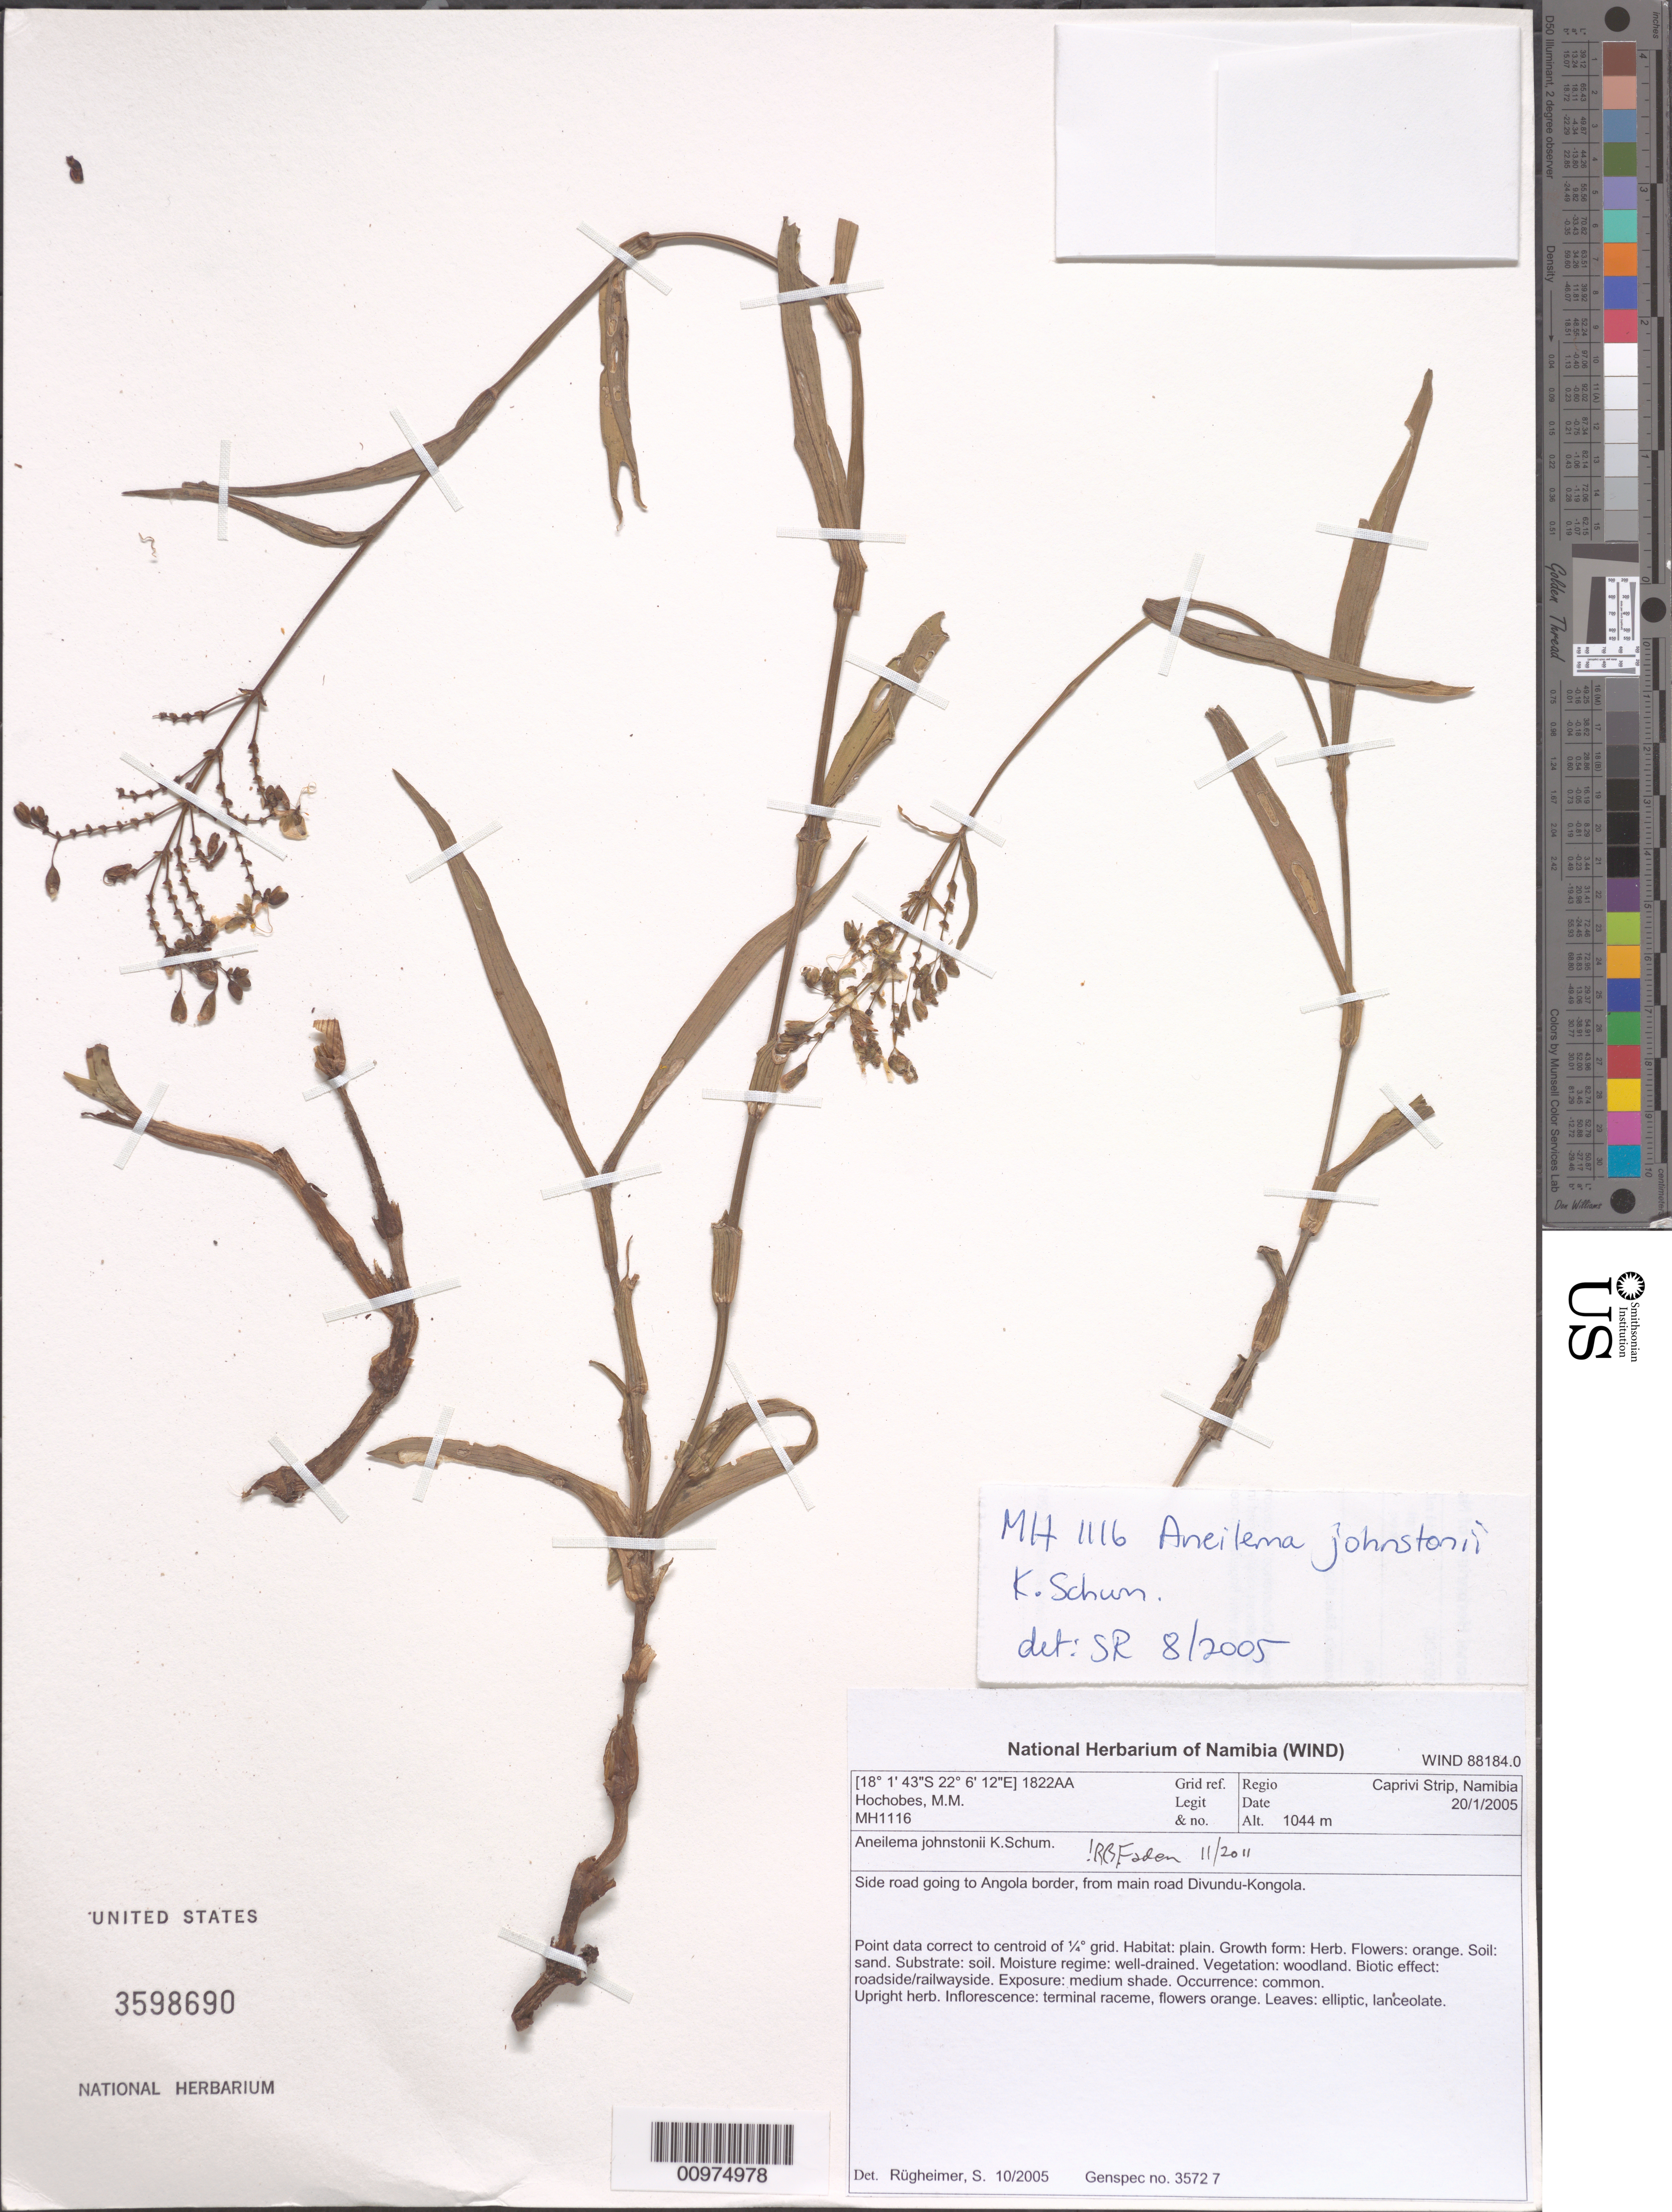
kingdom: Plantae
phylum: Tracheophyta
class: Liliopsida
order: Commelinales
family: Commelinaceae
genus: Aneilema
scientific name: Aneilema johnstonii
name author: K. Schum.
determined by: Faden, Robert B., (US), Smithsonian Institution - National Museum of Natural History (UNITED STATES)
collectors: M. Hochobes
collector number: MH1116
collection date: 2005-01-20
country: Namibia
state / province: Caprivi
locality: Side road going to angola border, from main road Divundu-Kongola.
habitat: Side of road. Habitat: plain. Biotic effect: roadside/railwayside. Exposure: medium shade. Occurrence: common.Substrate: soil. Moisture regime: well-drained. Vegetaation: woodlland.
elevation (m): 1044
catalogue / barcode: US 3598690